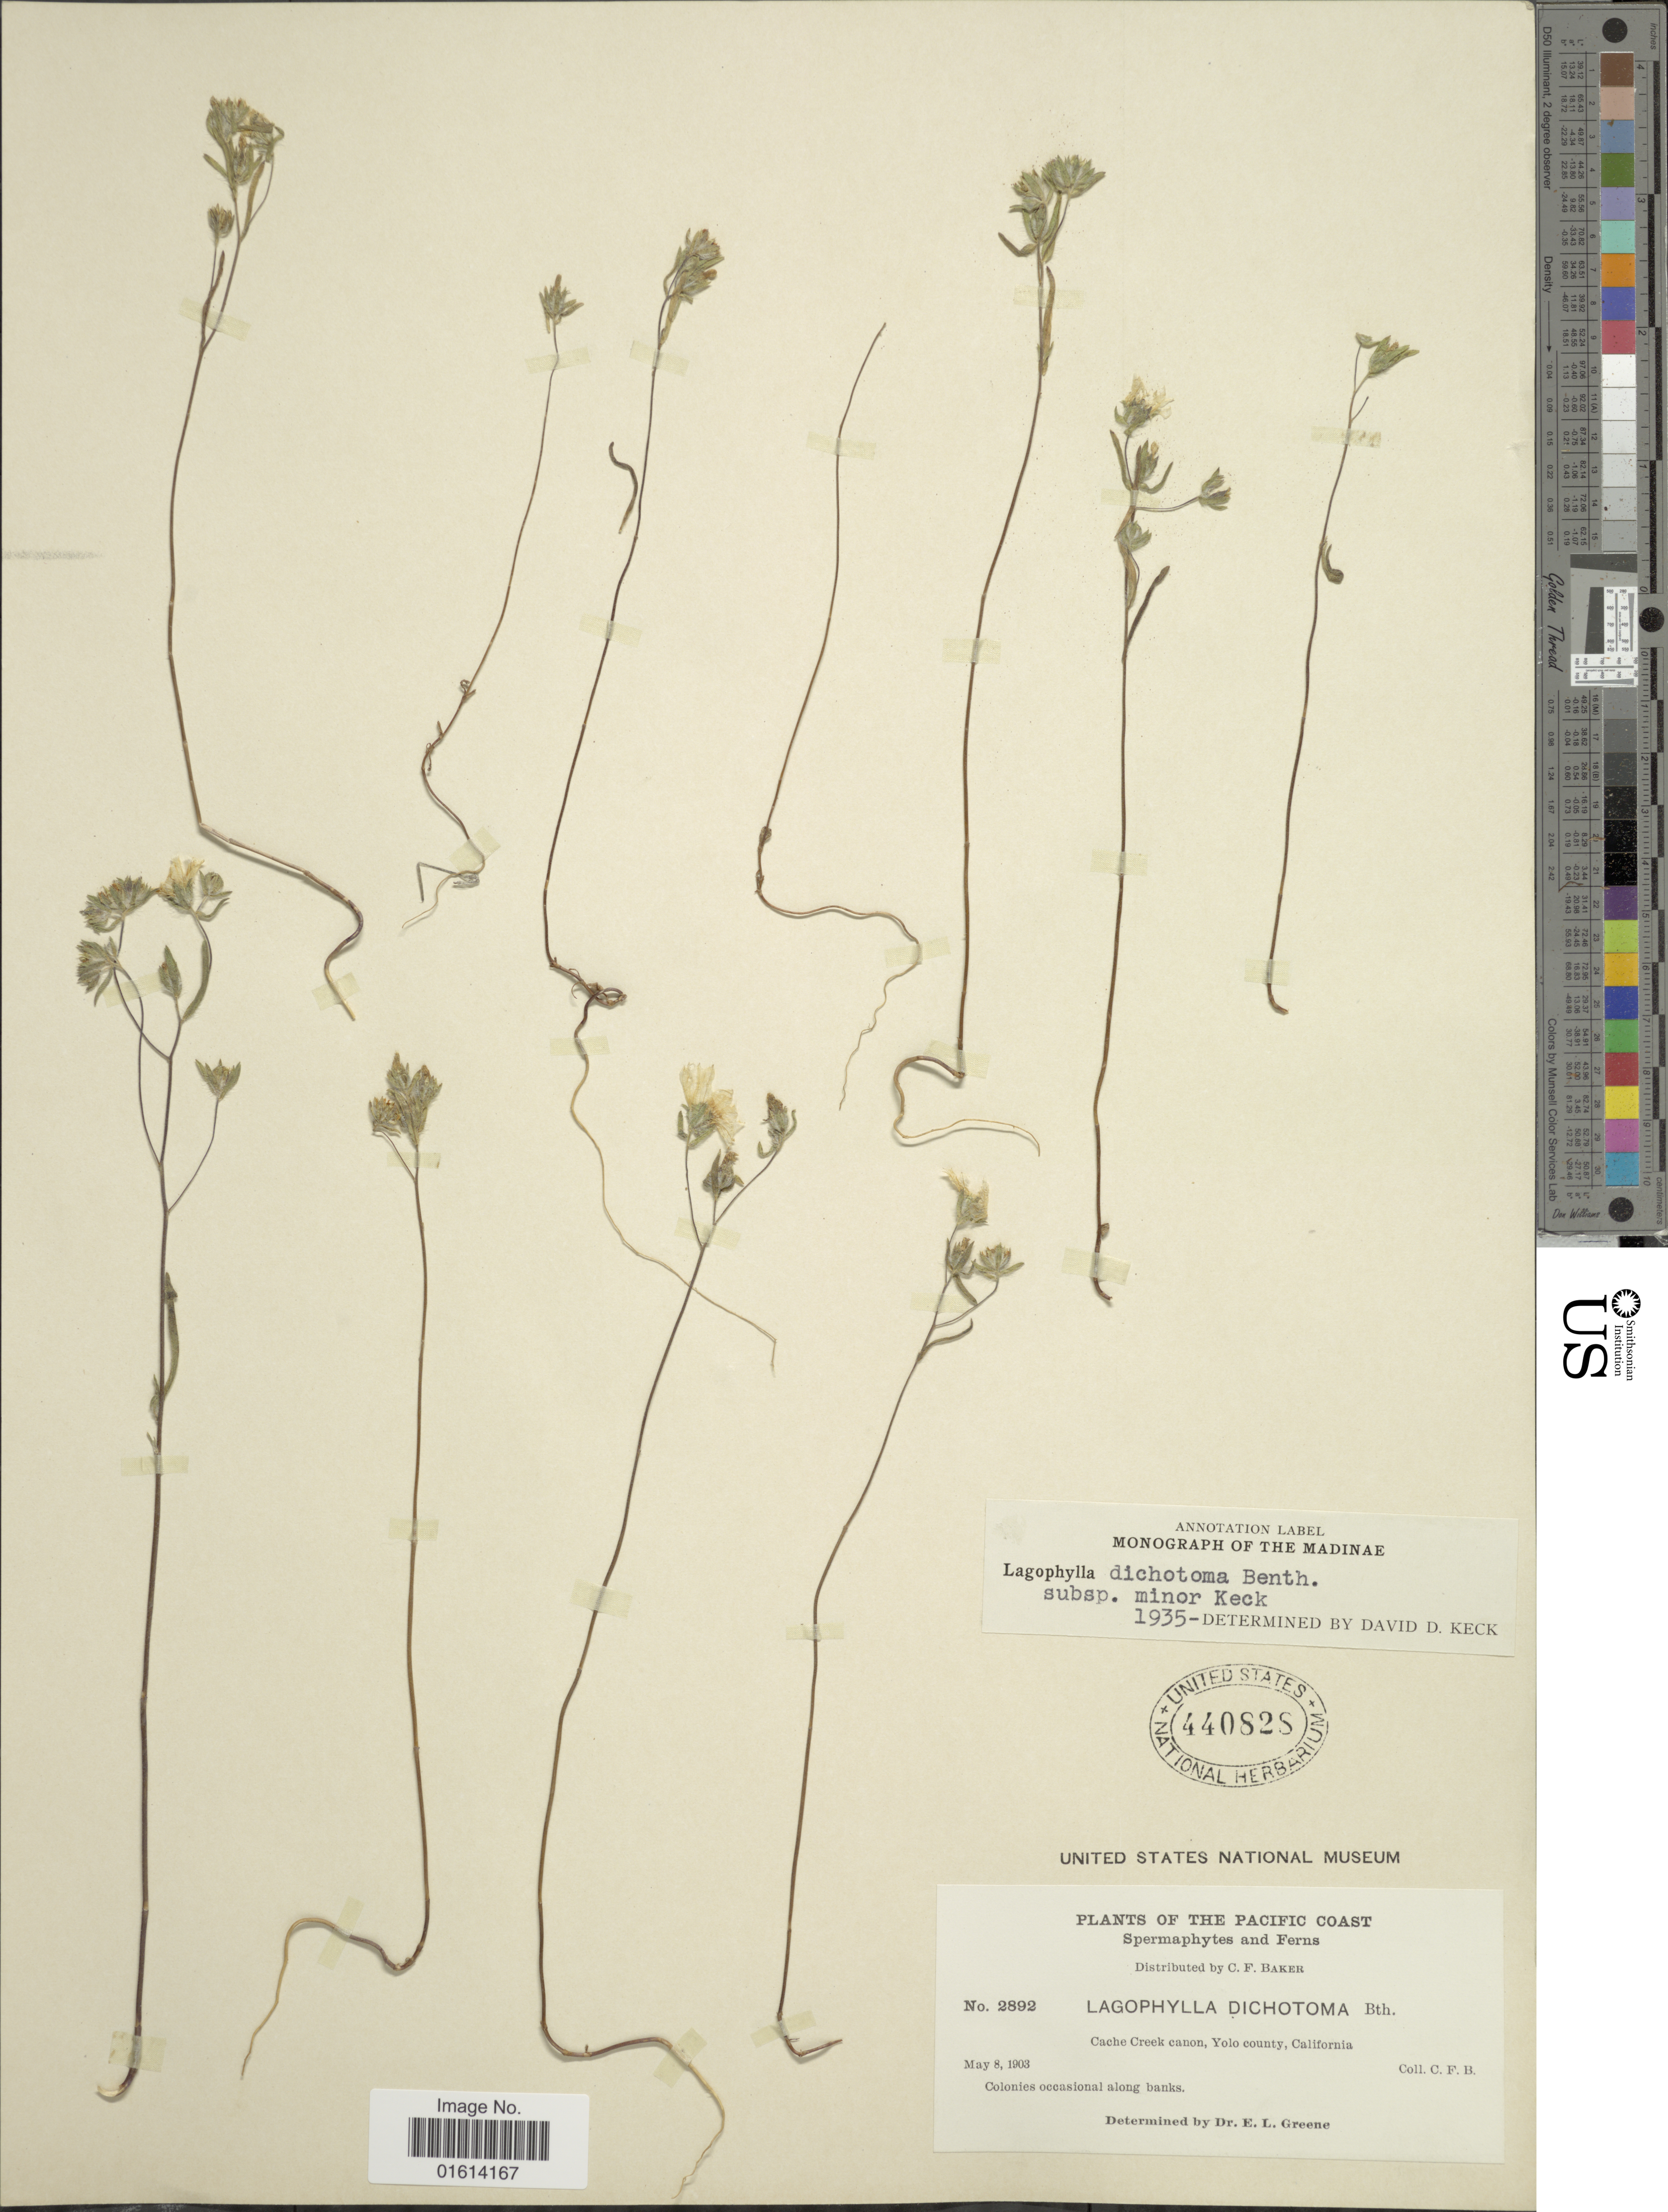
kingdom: Plantae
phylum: Tracheophyta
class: Magnoliopsida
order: Asterales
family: Asteraceae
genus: Lagophylla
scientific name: Lagophylla dichotoma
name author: Benth.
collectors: C. F. Baker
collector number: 2892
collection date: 1903-05-08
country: United States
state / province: California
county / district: Yolo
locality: Pacific Coast, Cache Creek canon, Yolo county, California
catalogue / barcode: US 440828